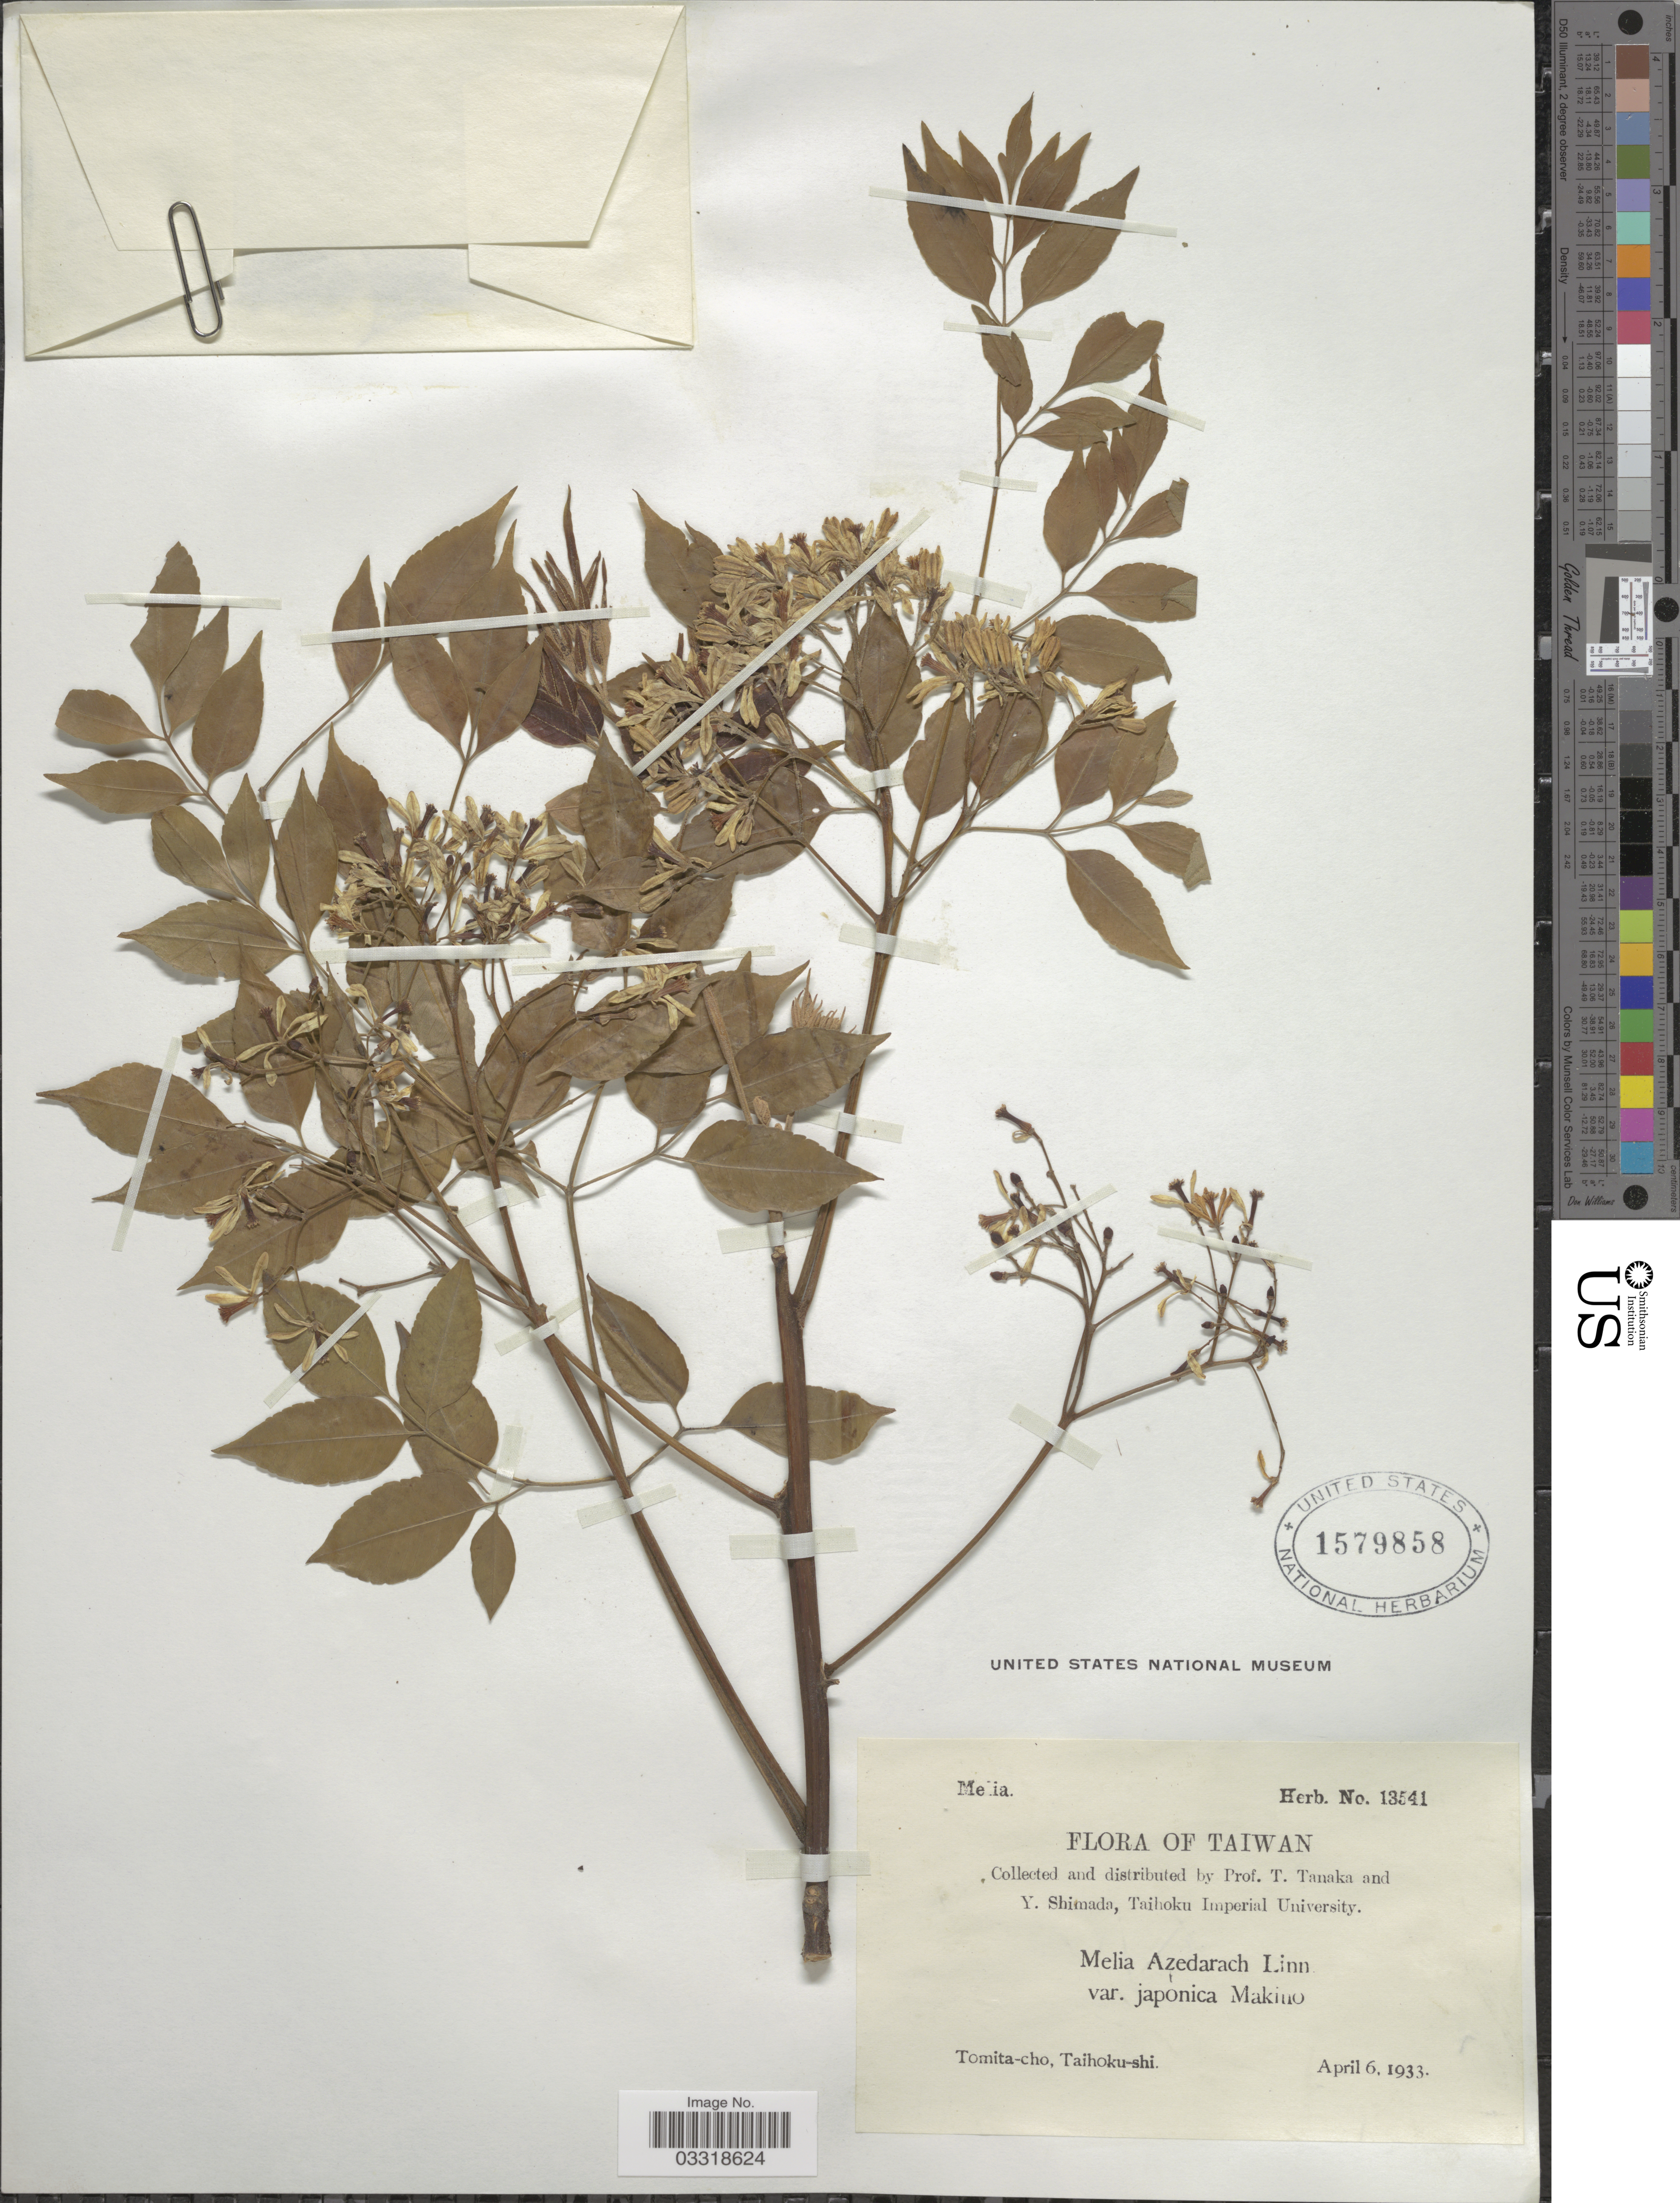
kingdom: Plantae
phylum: Tracheophyta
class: Magnoliopsida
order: Sapindales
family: Meliaceae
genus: Melia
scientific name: Melia azedarach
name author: L.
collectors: T. Tanaka & Y. Shimada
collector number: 13541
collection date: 1933-04-06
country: Taiwan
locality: Tomita-cho, Taihoku-shi.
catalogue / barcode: US 1579858